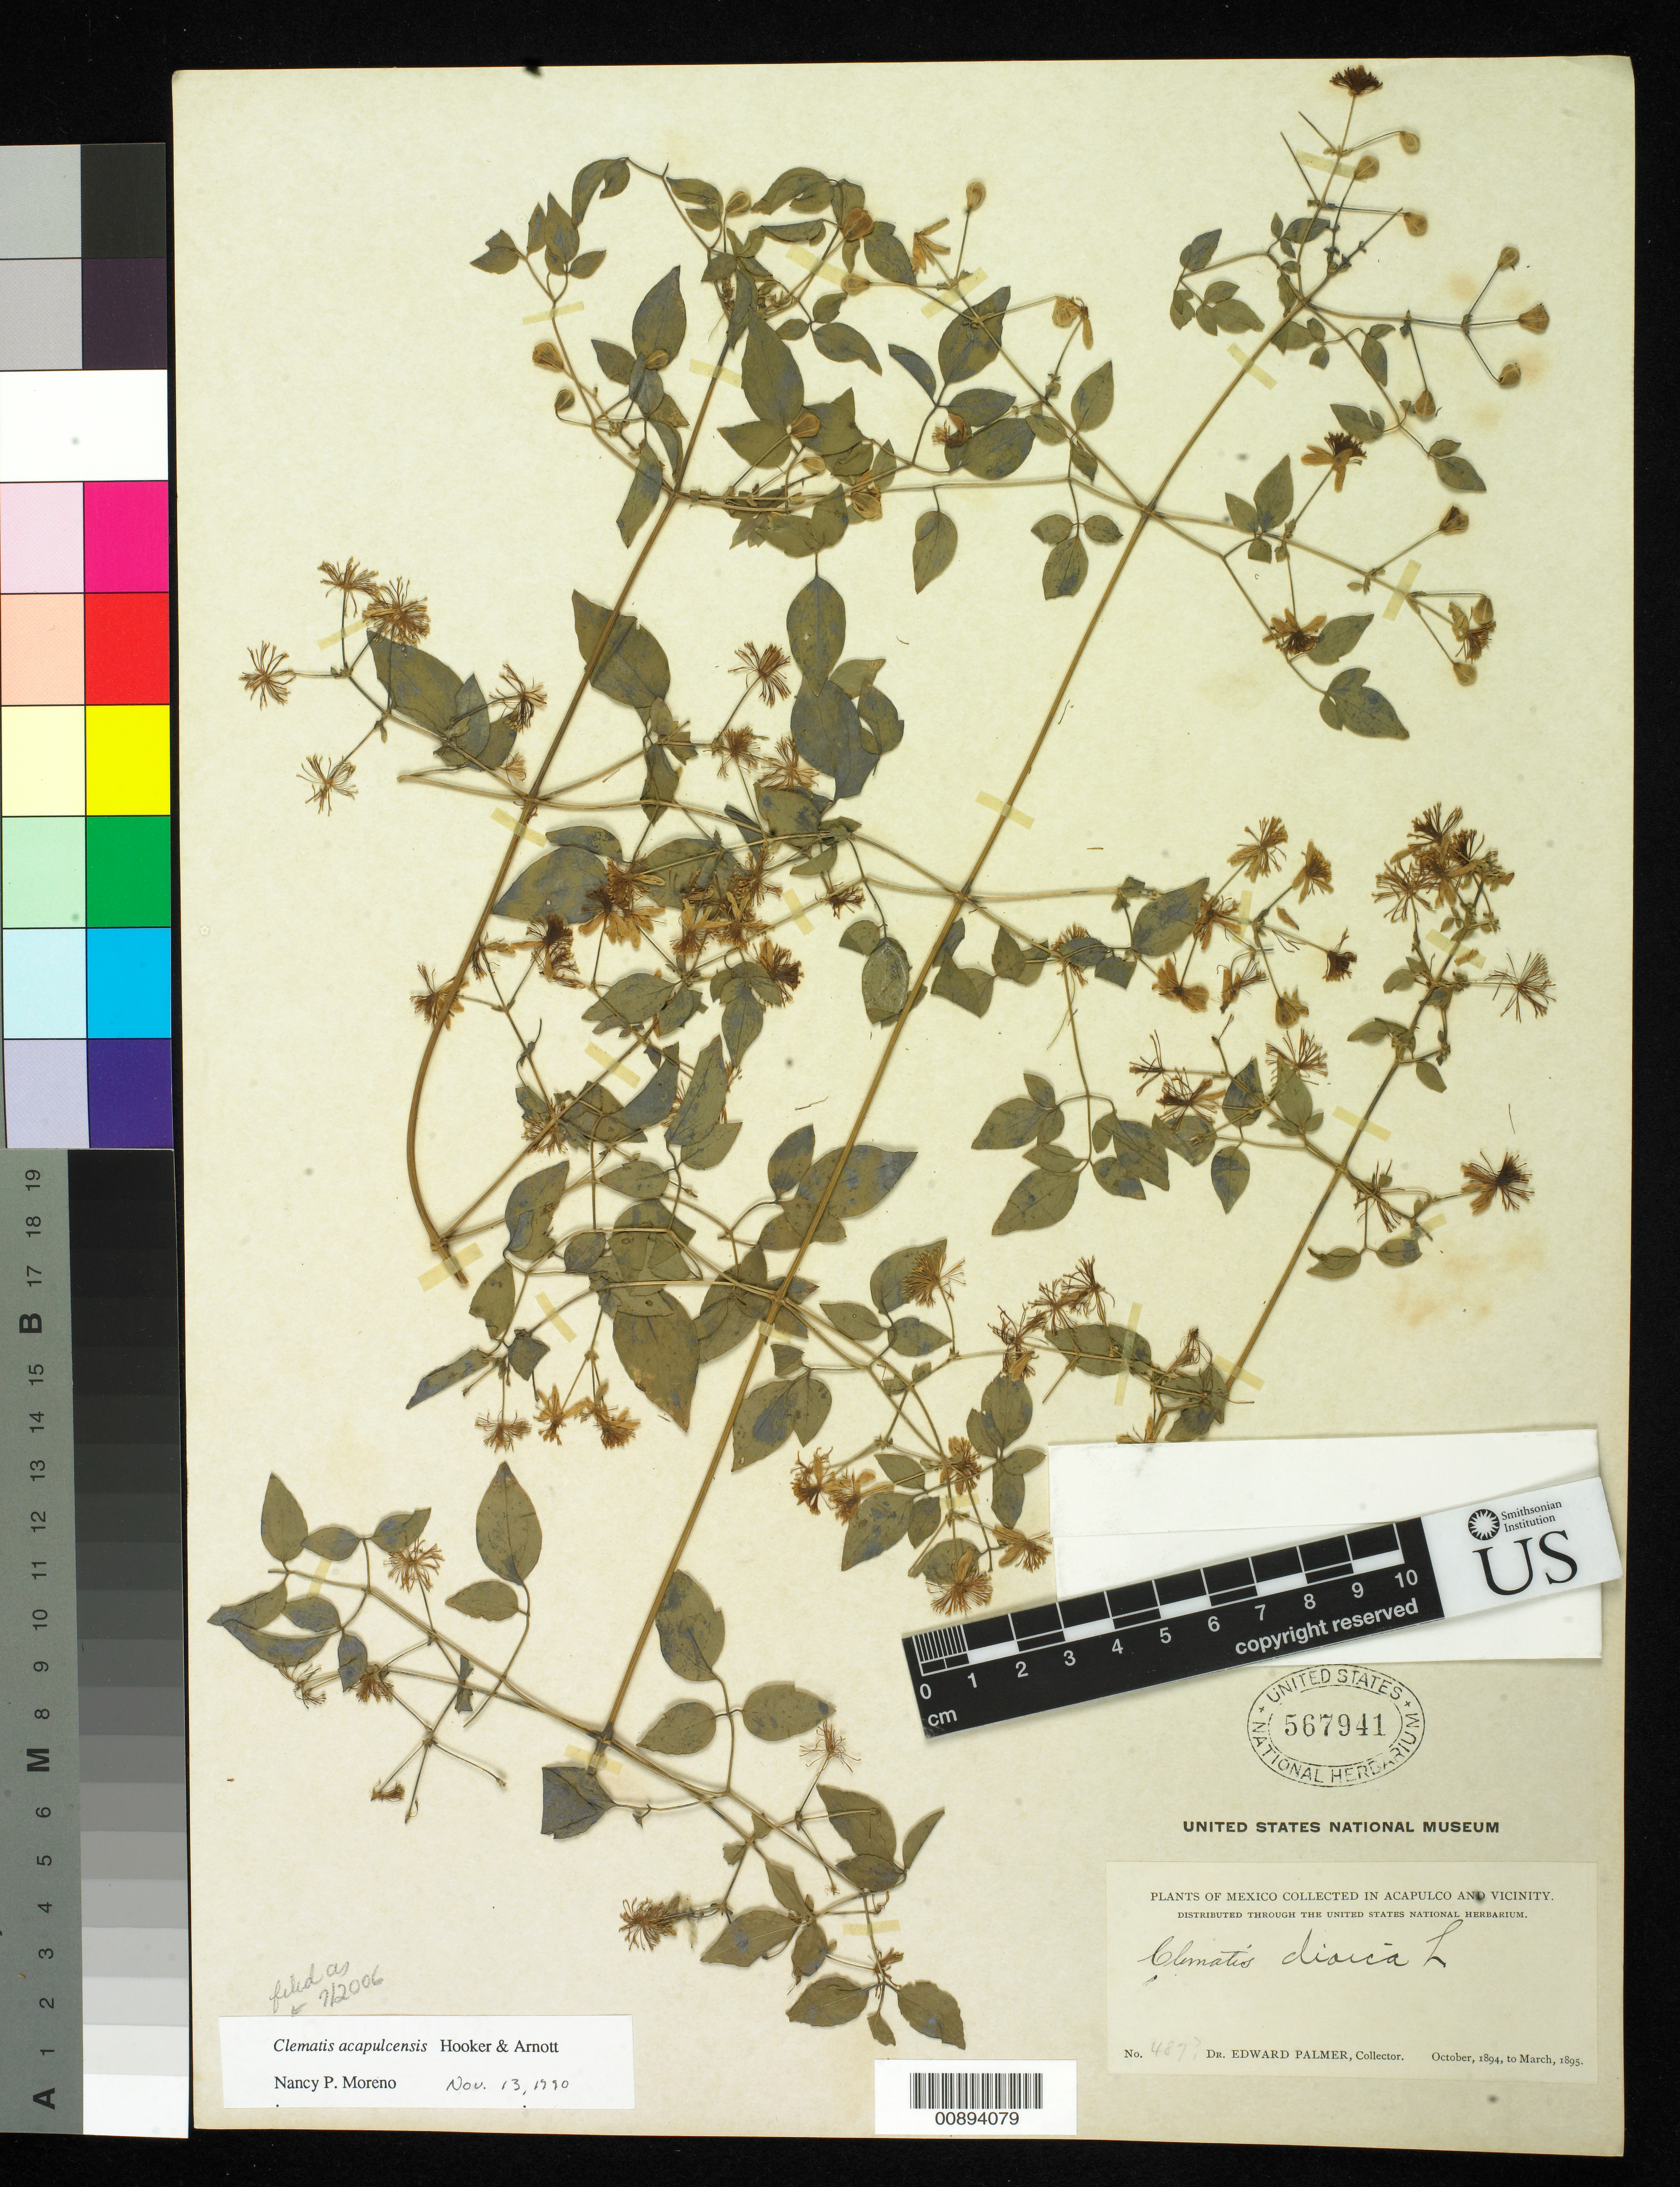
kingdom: Plantae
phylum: Tracheophyta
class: Magnoliopsida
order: Ranunculales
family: Ranunculaceae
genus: Clematis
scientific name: Clematis acapulcensis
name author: Hook. & Arn.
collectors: E. Palmer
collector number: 487?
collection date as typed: Oct 1894 to -- Mar 1895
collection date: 1894-10/1895-03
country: Mexico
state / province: Guerrero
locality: Acapulco, Guerrero and vicinity.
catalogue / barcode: US 567941